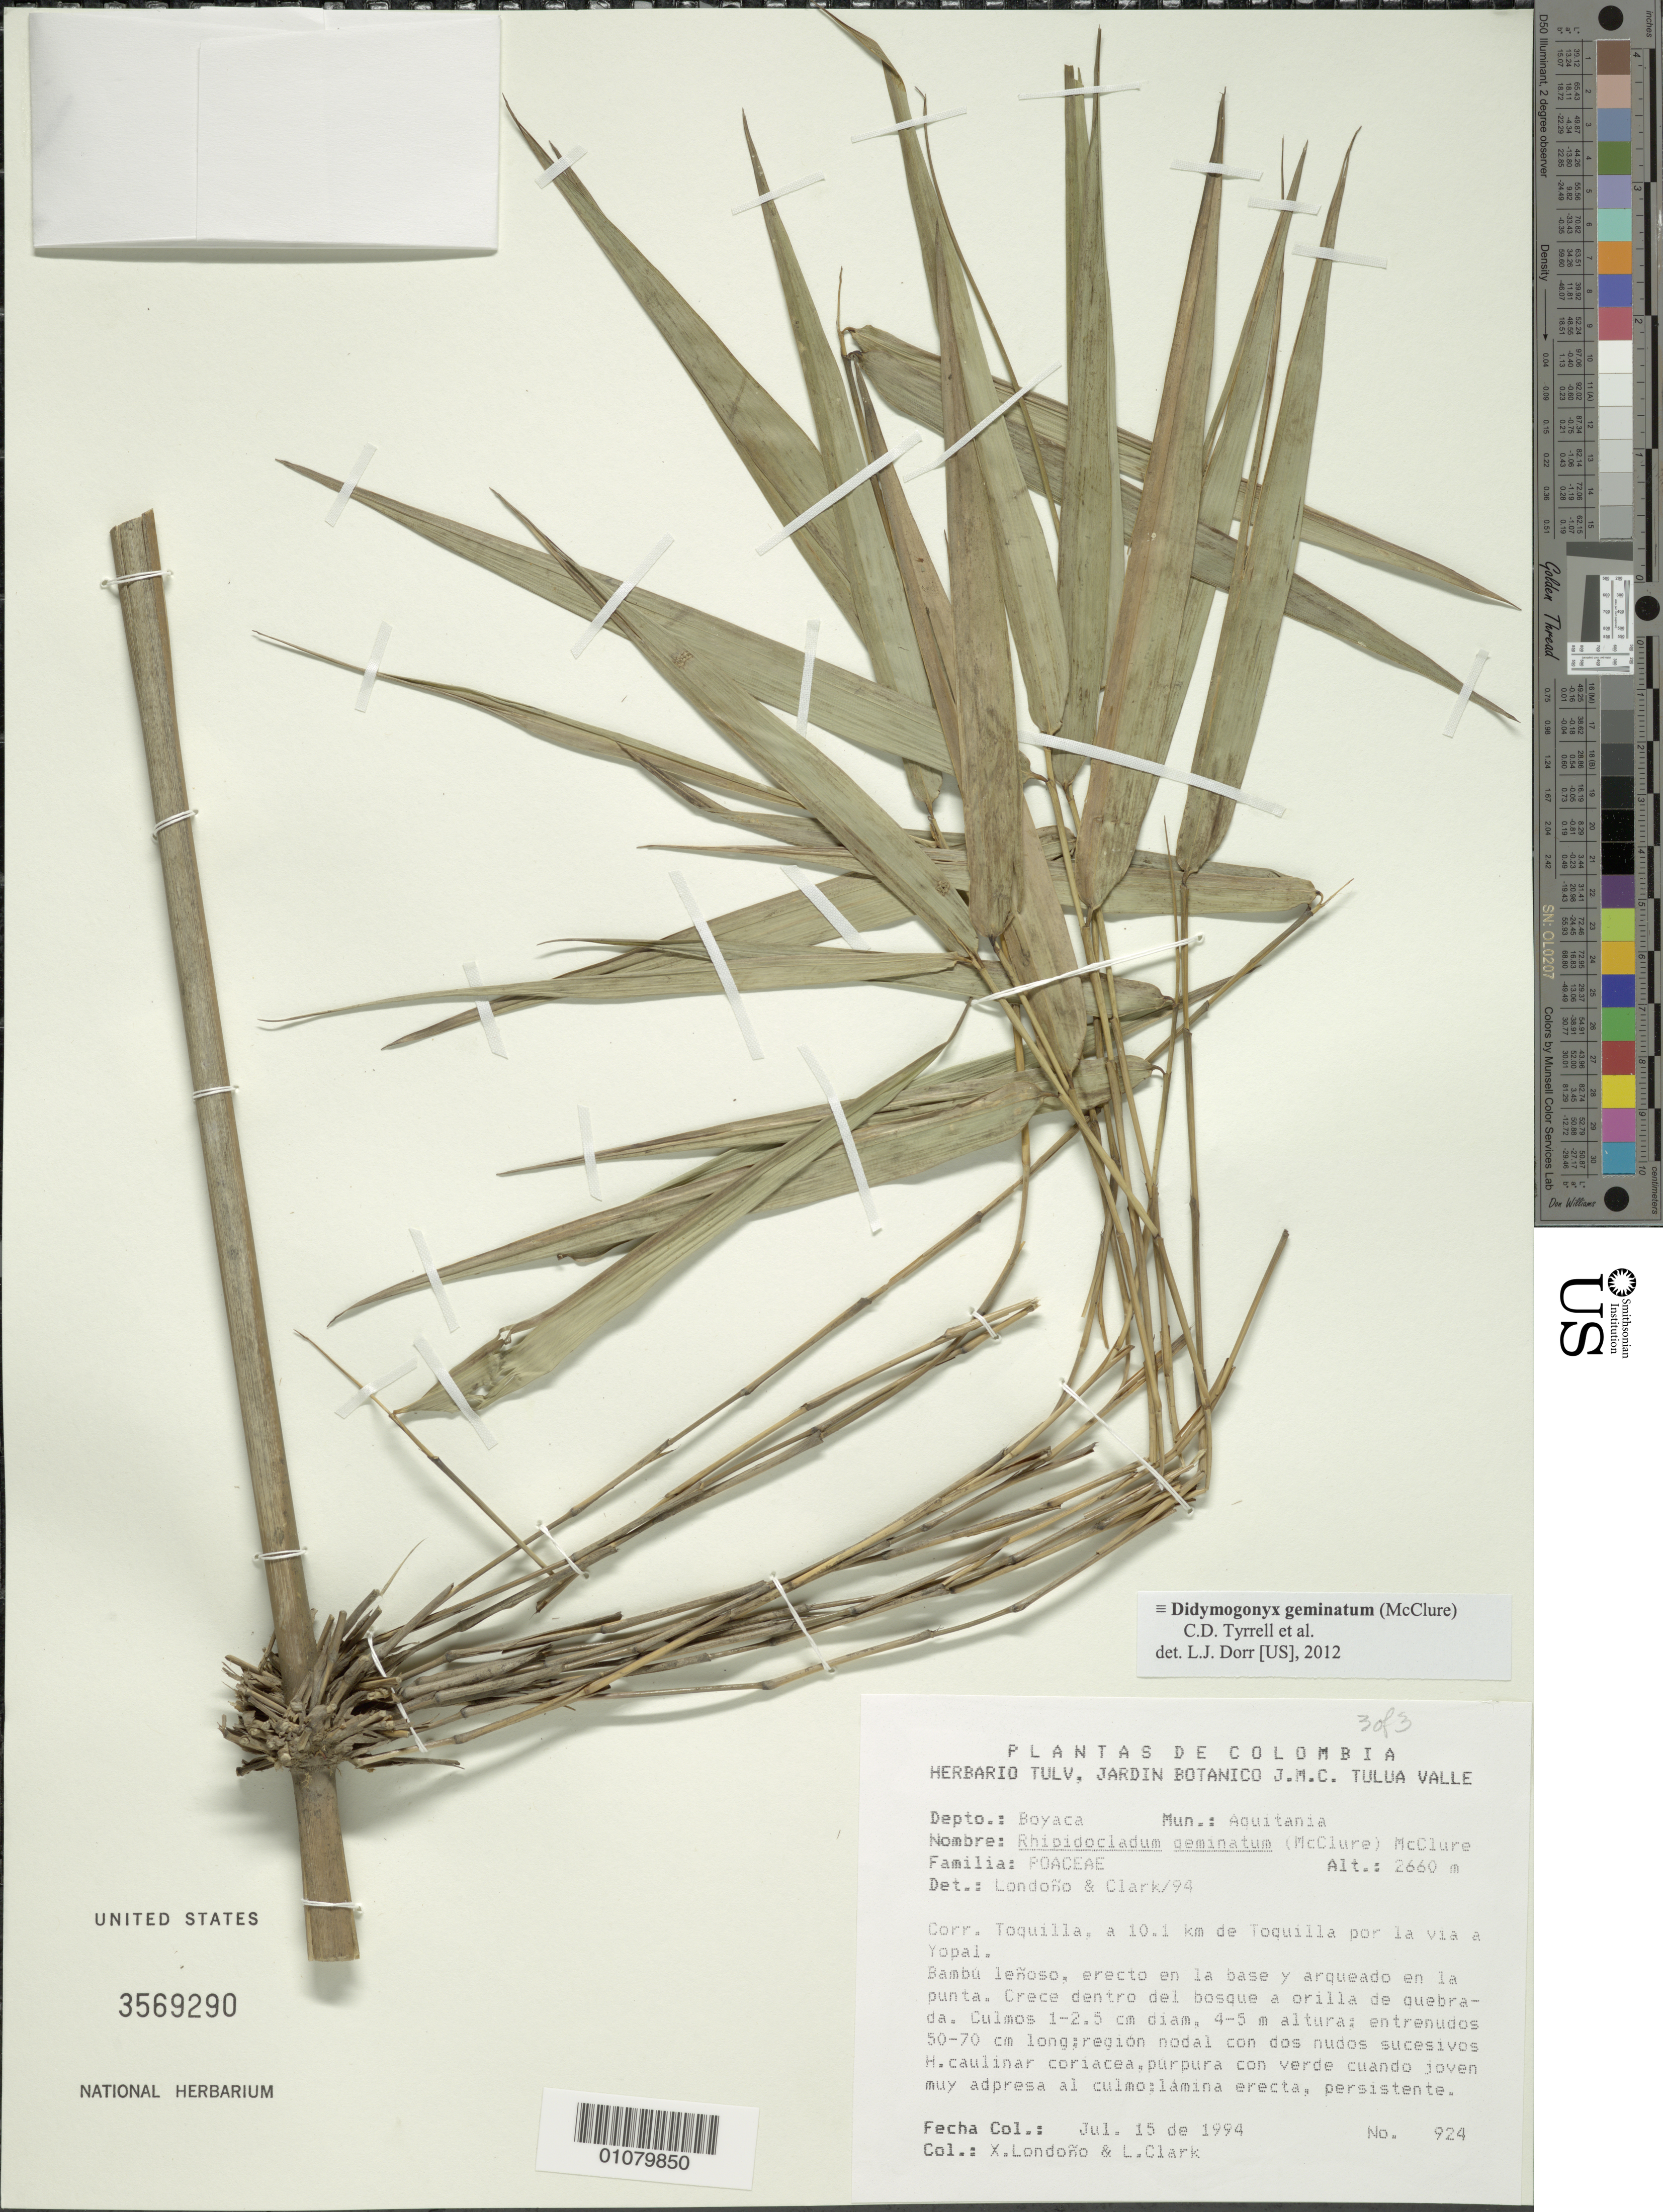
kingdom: Plantae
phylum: Tracheophyta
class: Liliopsida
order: Poales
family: Poaceae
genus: Rhipidocladum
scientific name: Rhipidocladum geminatum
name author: (McClure) McClure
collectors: X. Londoño & L. Clark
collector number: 924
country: Colombia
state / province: Boyacá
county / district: Aquitania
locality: Corr. Toquilla, via Yopal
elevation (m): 2660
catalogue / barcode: US 3569290